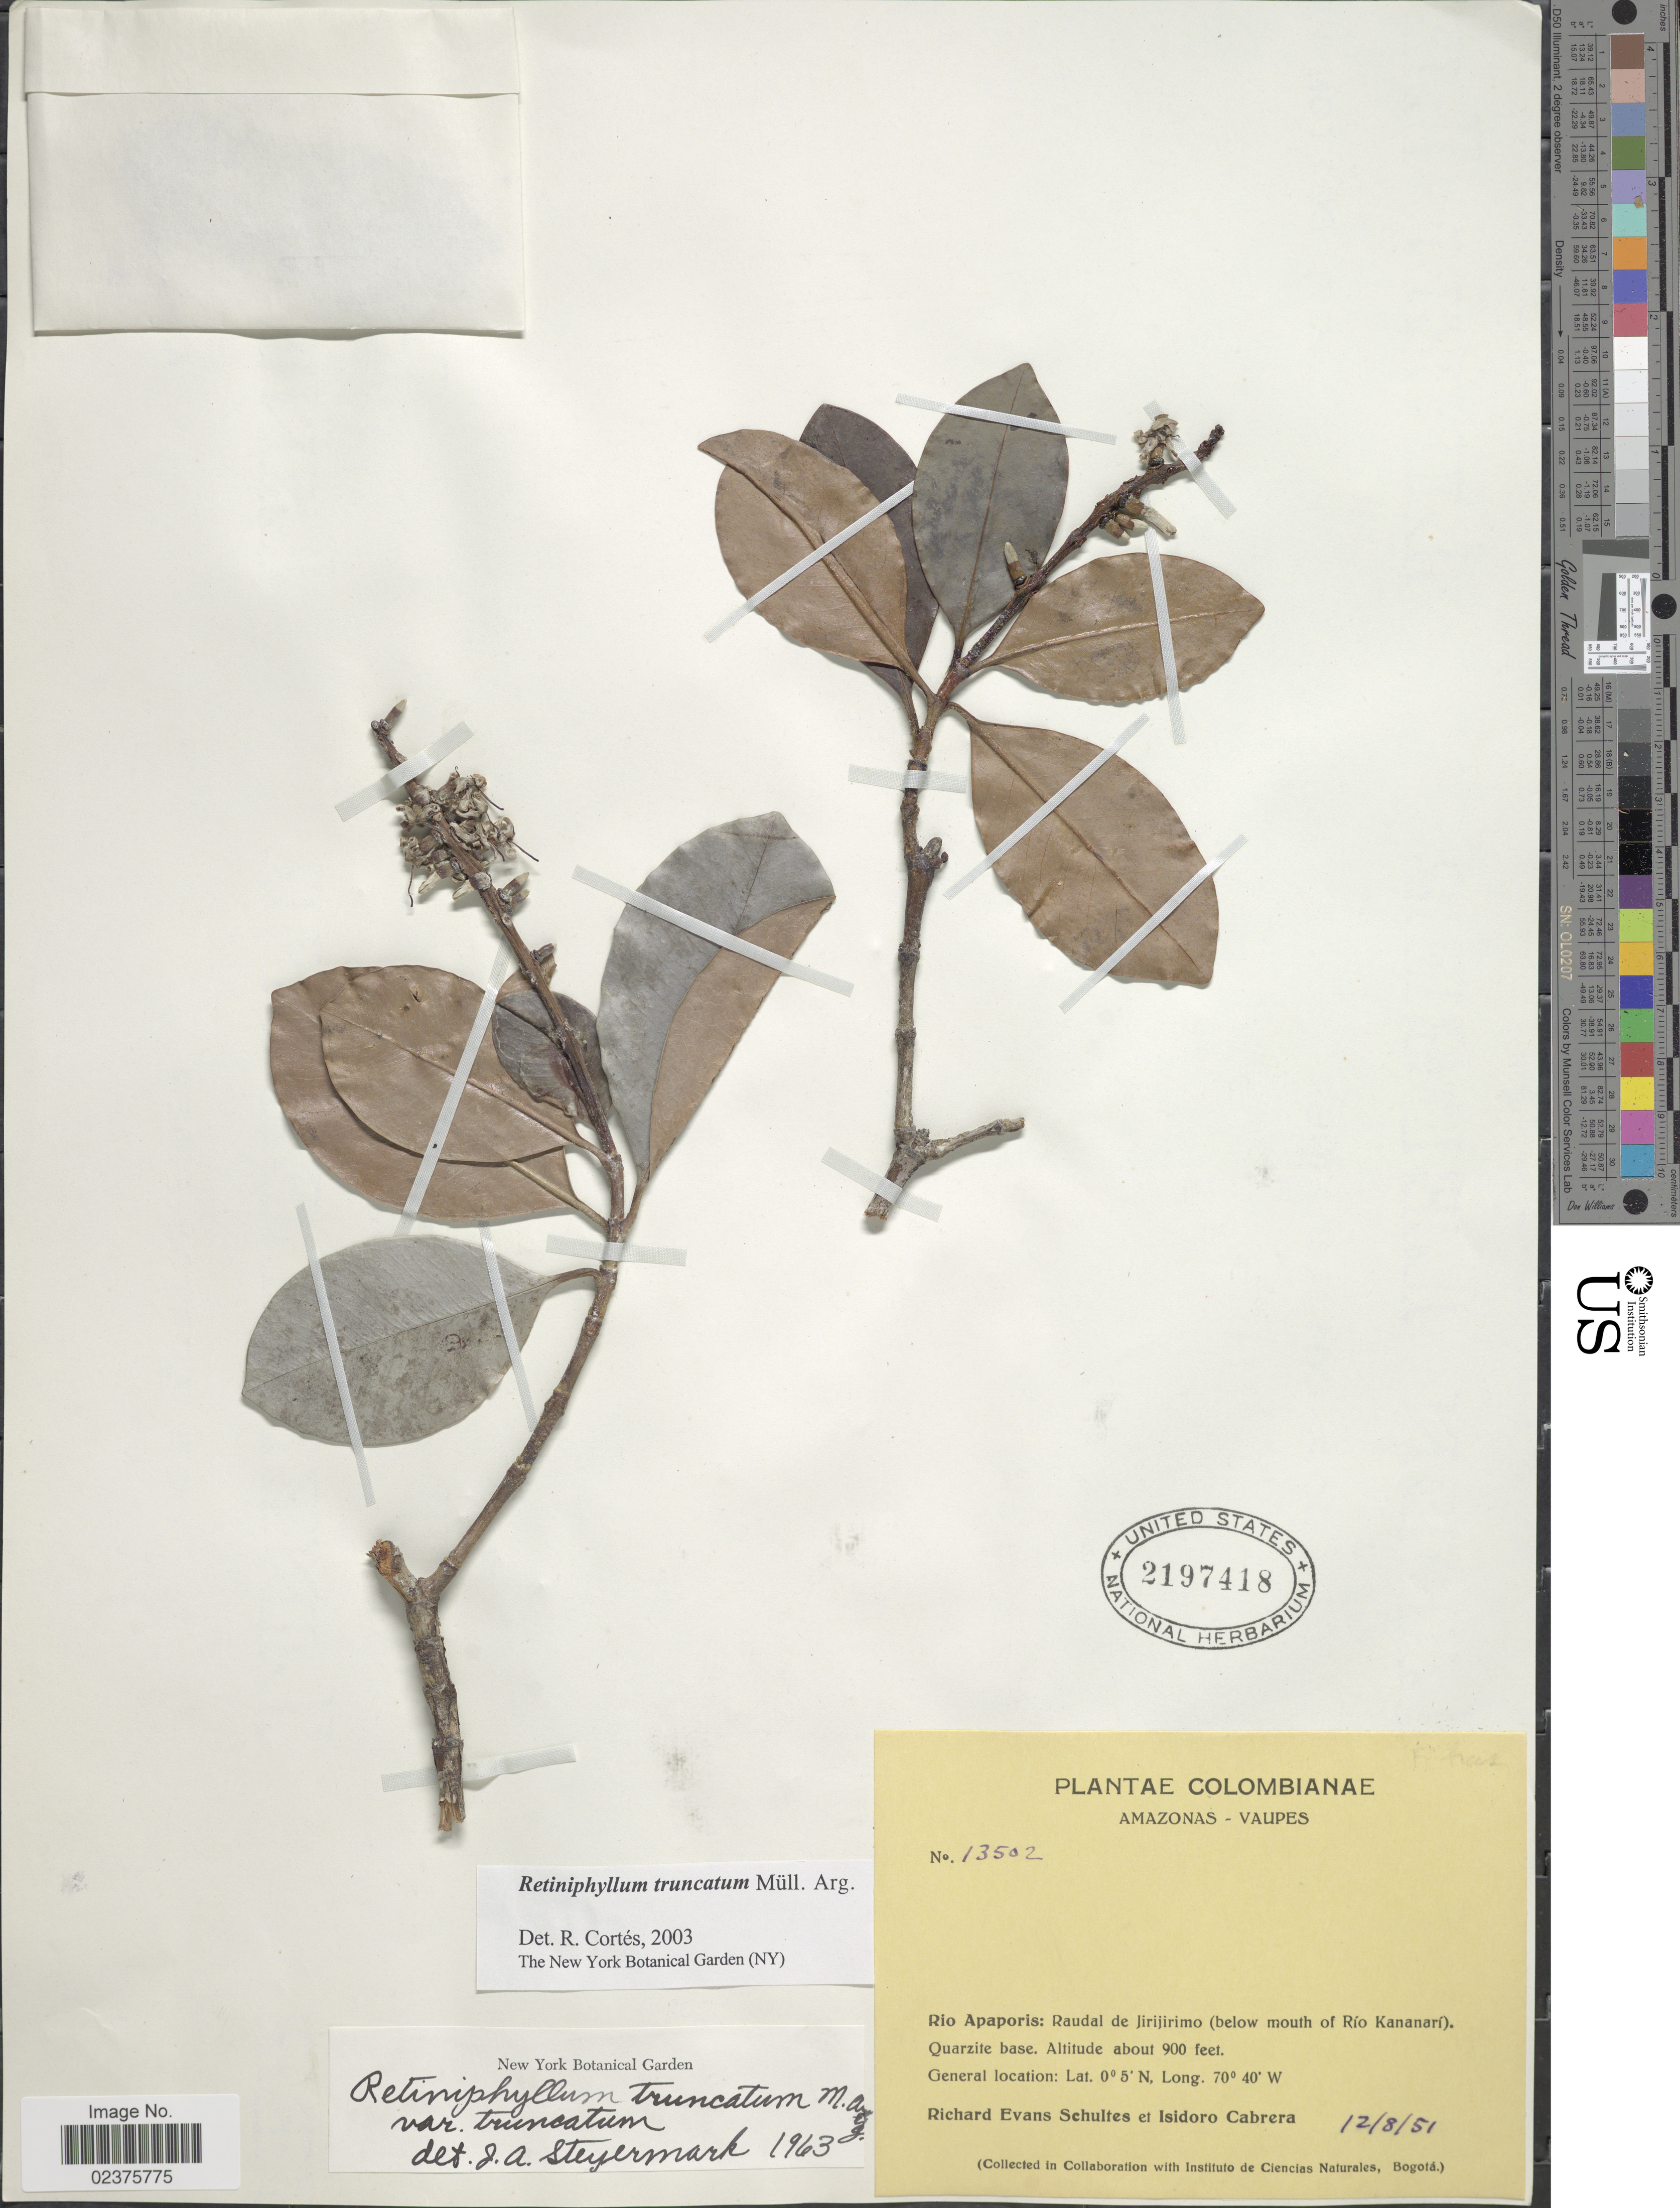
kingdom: Plantae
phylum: Tracheophyta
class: Magnoliopsida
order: Gentianales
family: Rubiaceae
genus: Retiniphyllum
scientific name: Retiniphyllum truncatum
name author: Müll. Arg.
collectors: R. E. Schultes & I. Cabrera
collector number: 13502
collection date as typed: Transcribed d/m/y: 12/8/51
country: Colombia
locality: Amazonas-Vaupes, Rio Apaporis: Raudal de Jirijirimo (below mouth of Rio Kananari), Quartzite base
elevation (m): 274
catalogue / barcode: US 2197418